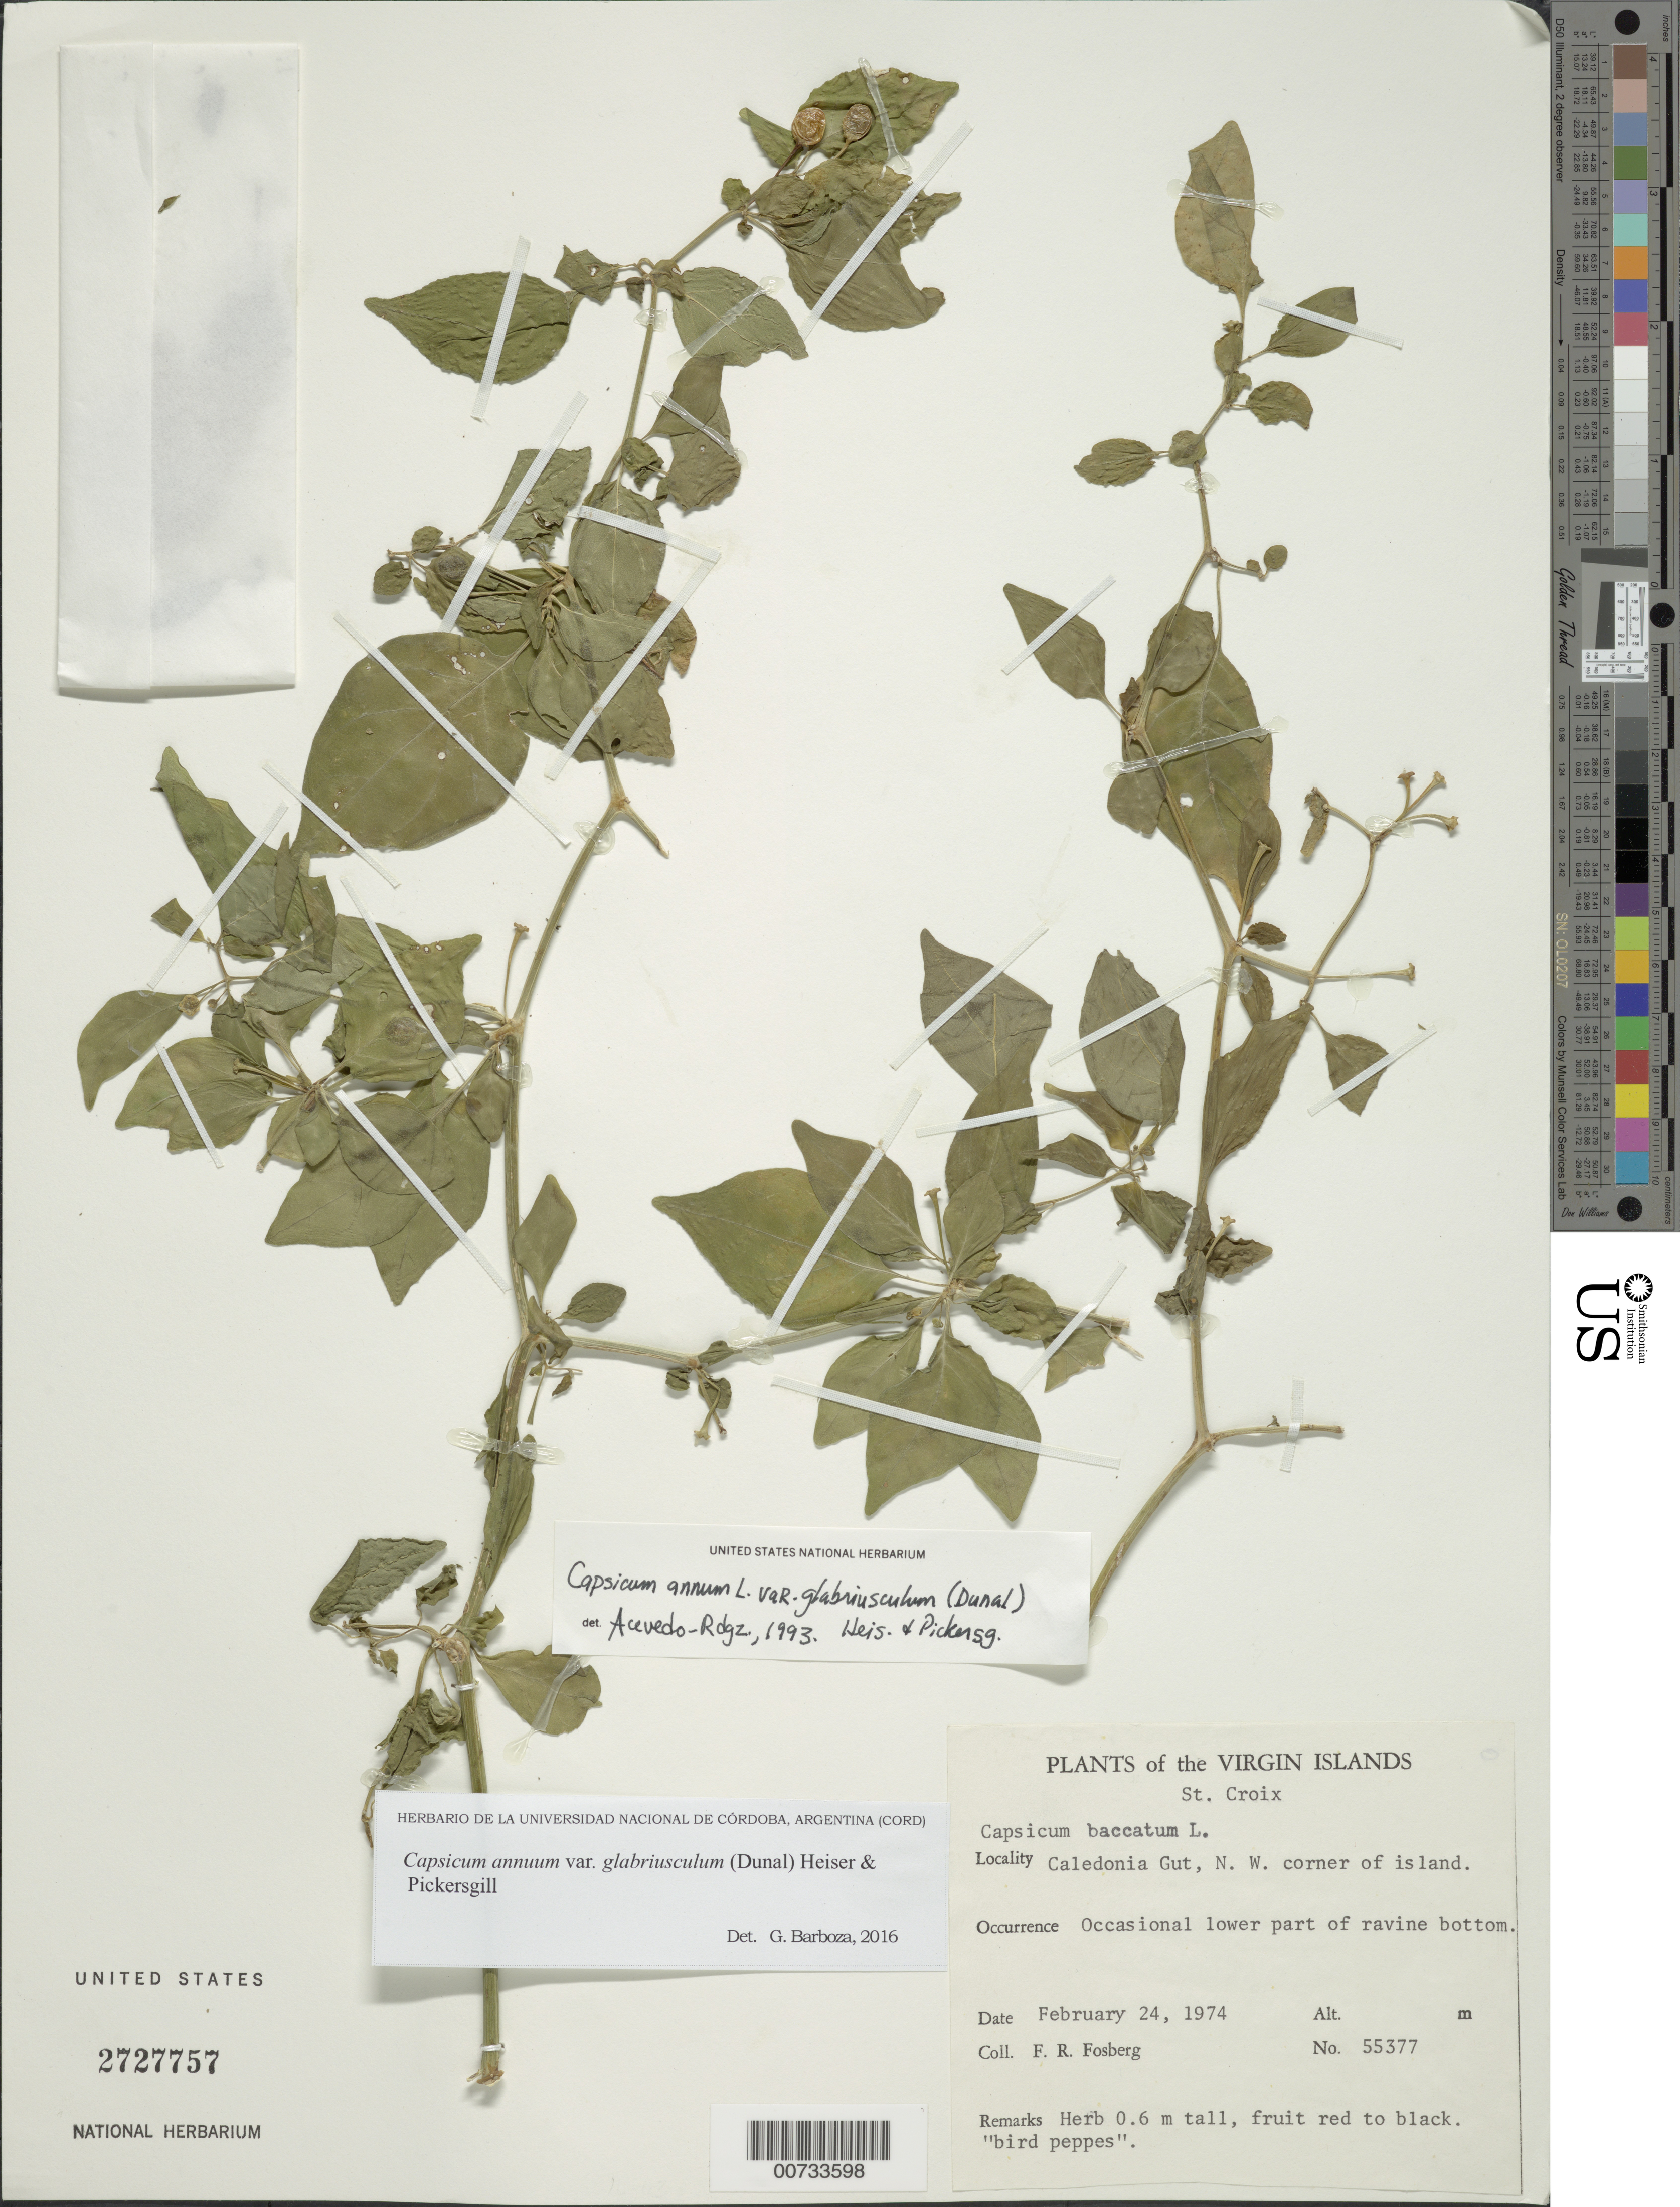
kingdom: Plantae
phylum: Tracheophyta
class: Magnoliopsida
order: Solanales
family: Solanaceae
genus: Capsicum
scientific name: Capsicum annuum var. glabriusculum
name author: (Dunal) Heiser & Pickersgill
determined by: Barboza, G. E., (CORD), Museo Botanico - Cordoba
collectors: F. R. Fosberg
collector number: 55377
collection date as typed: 24 Feb 1974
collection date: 1974-02-24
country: U.S. Virgin Islands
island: St. Croix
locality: St. Croix: Caledonia Gut, NW corner of island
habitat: Lower part of ravine bottom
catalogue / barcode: US 2727757